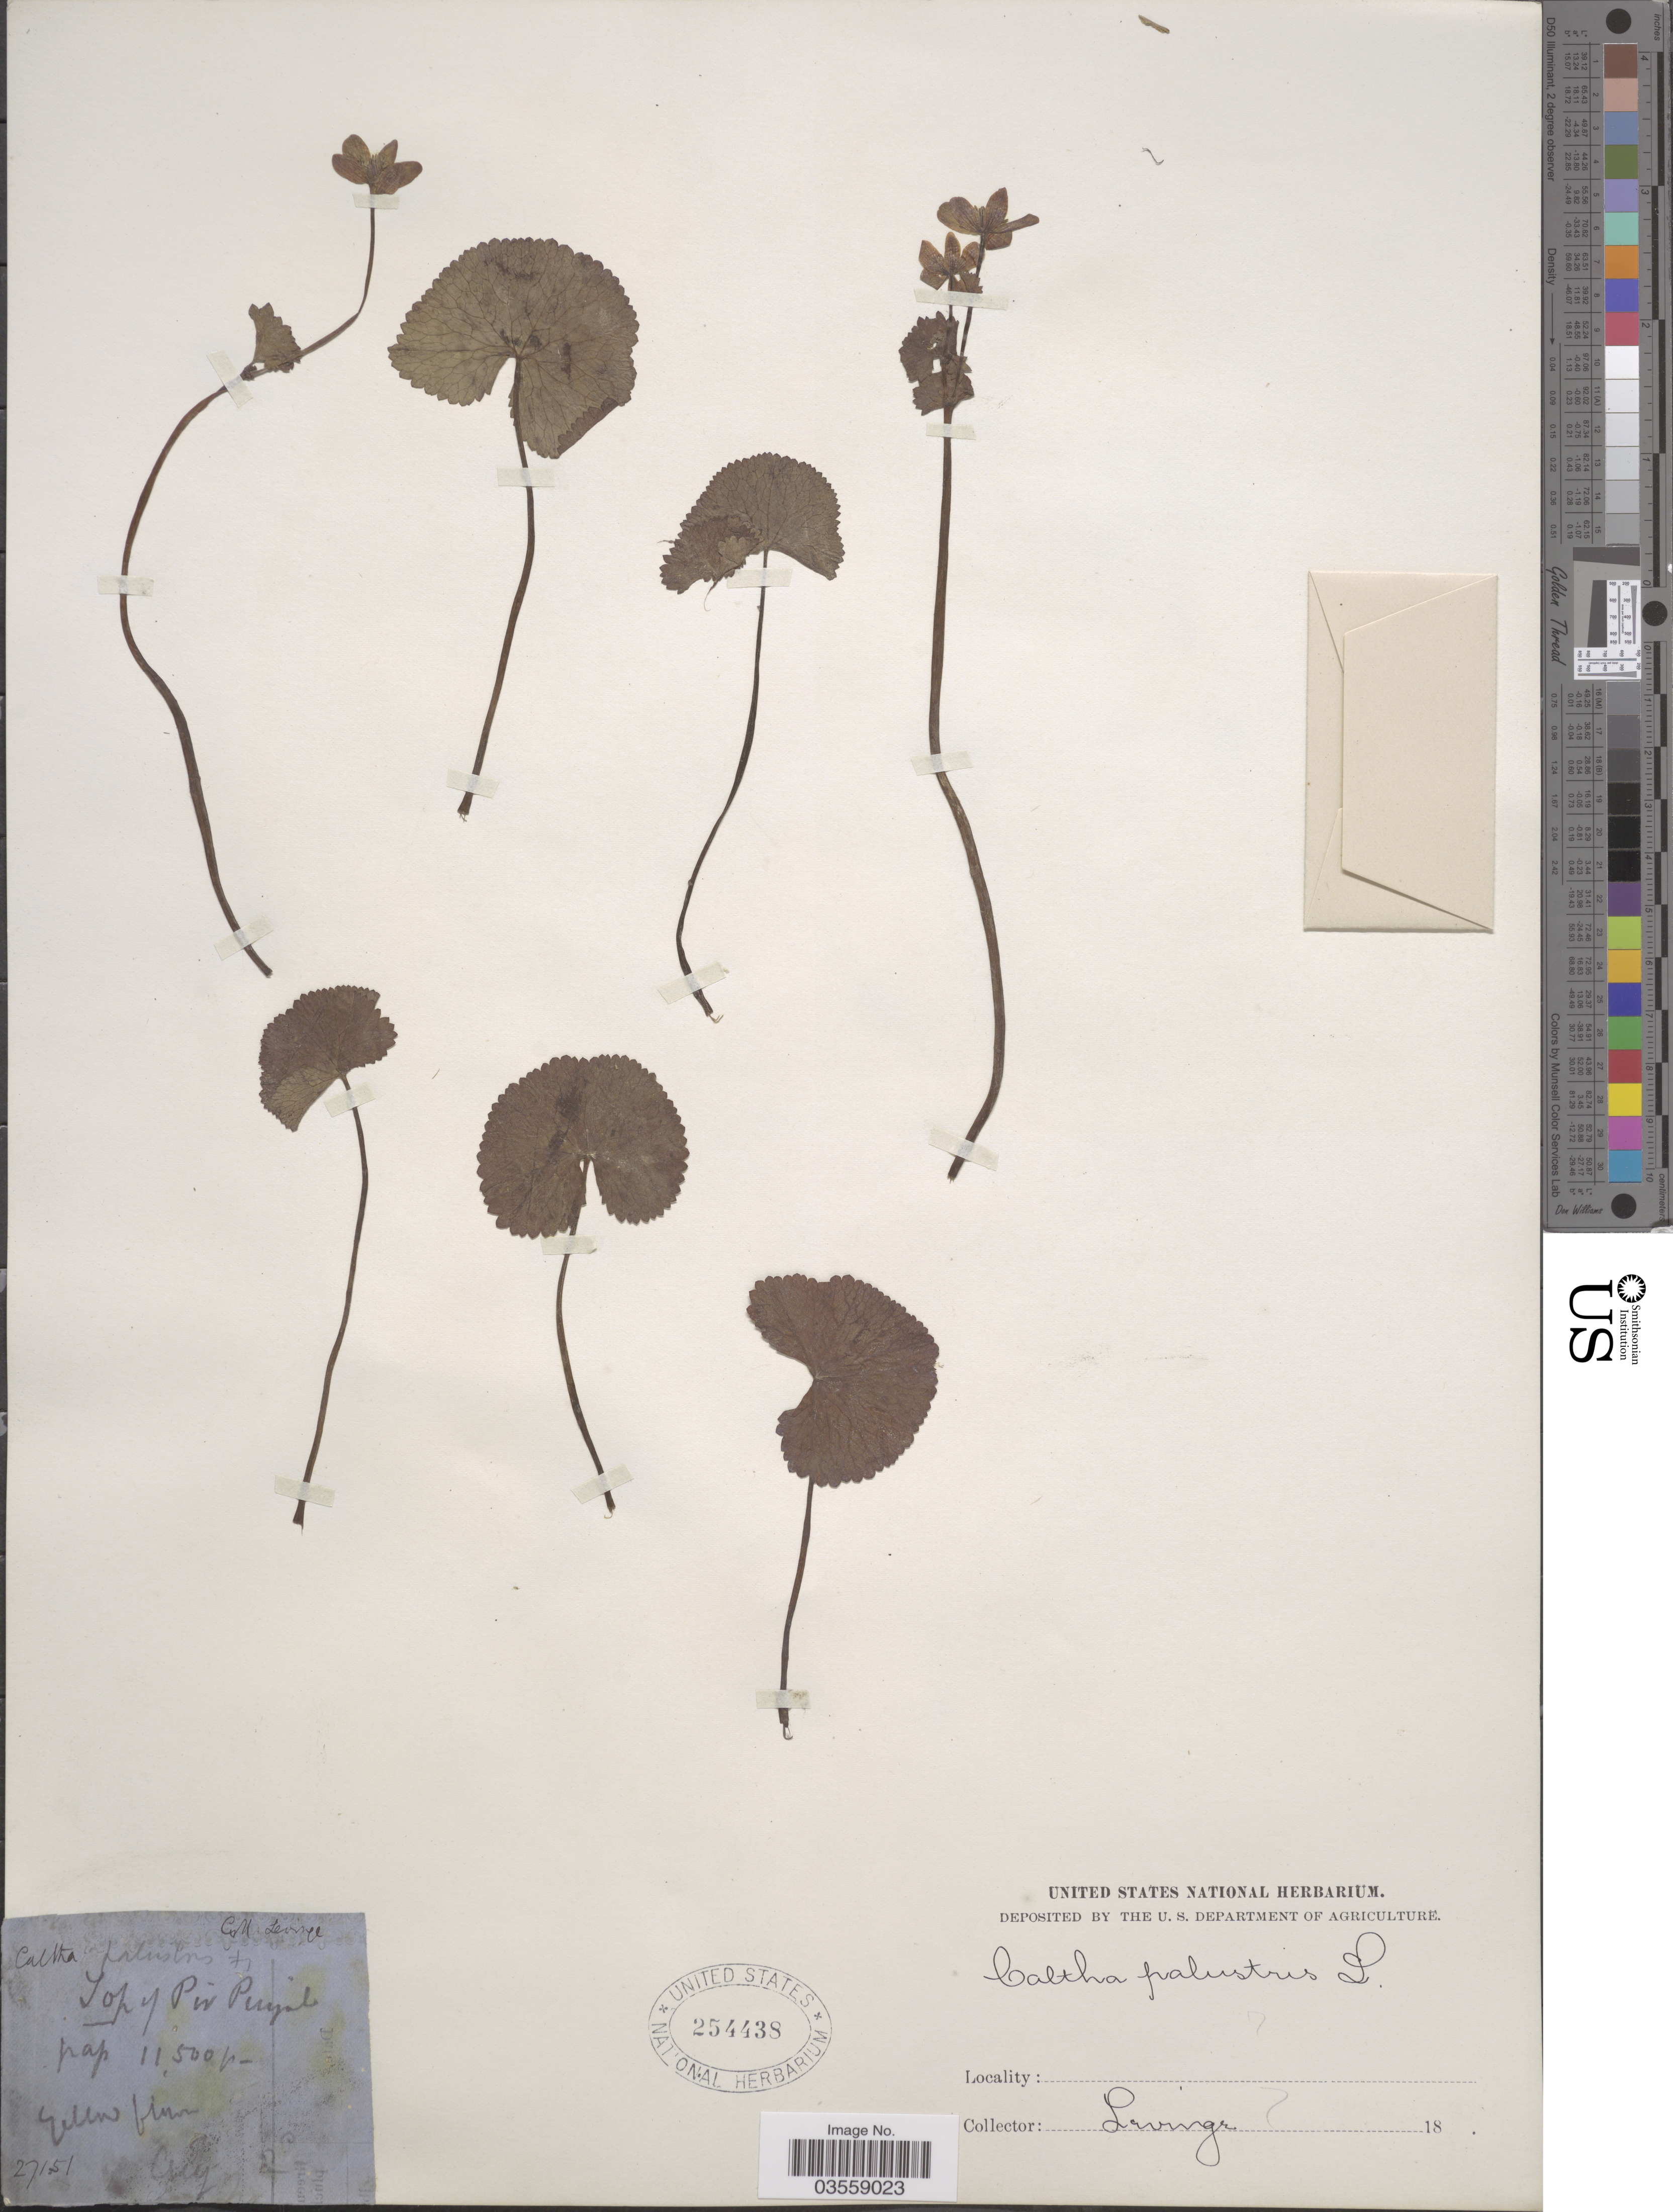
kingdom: Plantae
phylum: Tracheophyta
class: Magnoliopsida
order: Ranunculales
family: Ranunculaceae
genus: Caltha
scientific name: Caltha palustris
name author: L.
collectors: Levinge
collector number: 27151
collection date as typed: Transcribed d/m/y: /8/70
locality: Top of Pir Pinyol [interpreted].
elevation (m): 3505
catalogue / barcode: US 254438